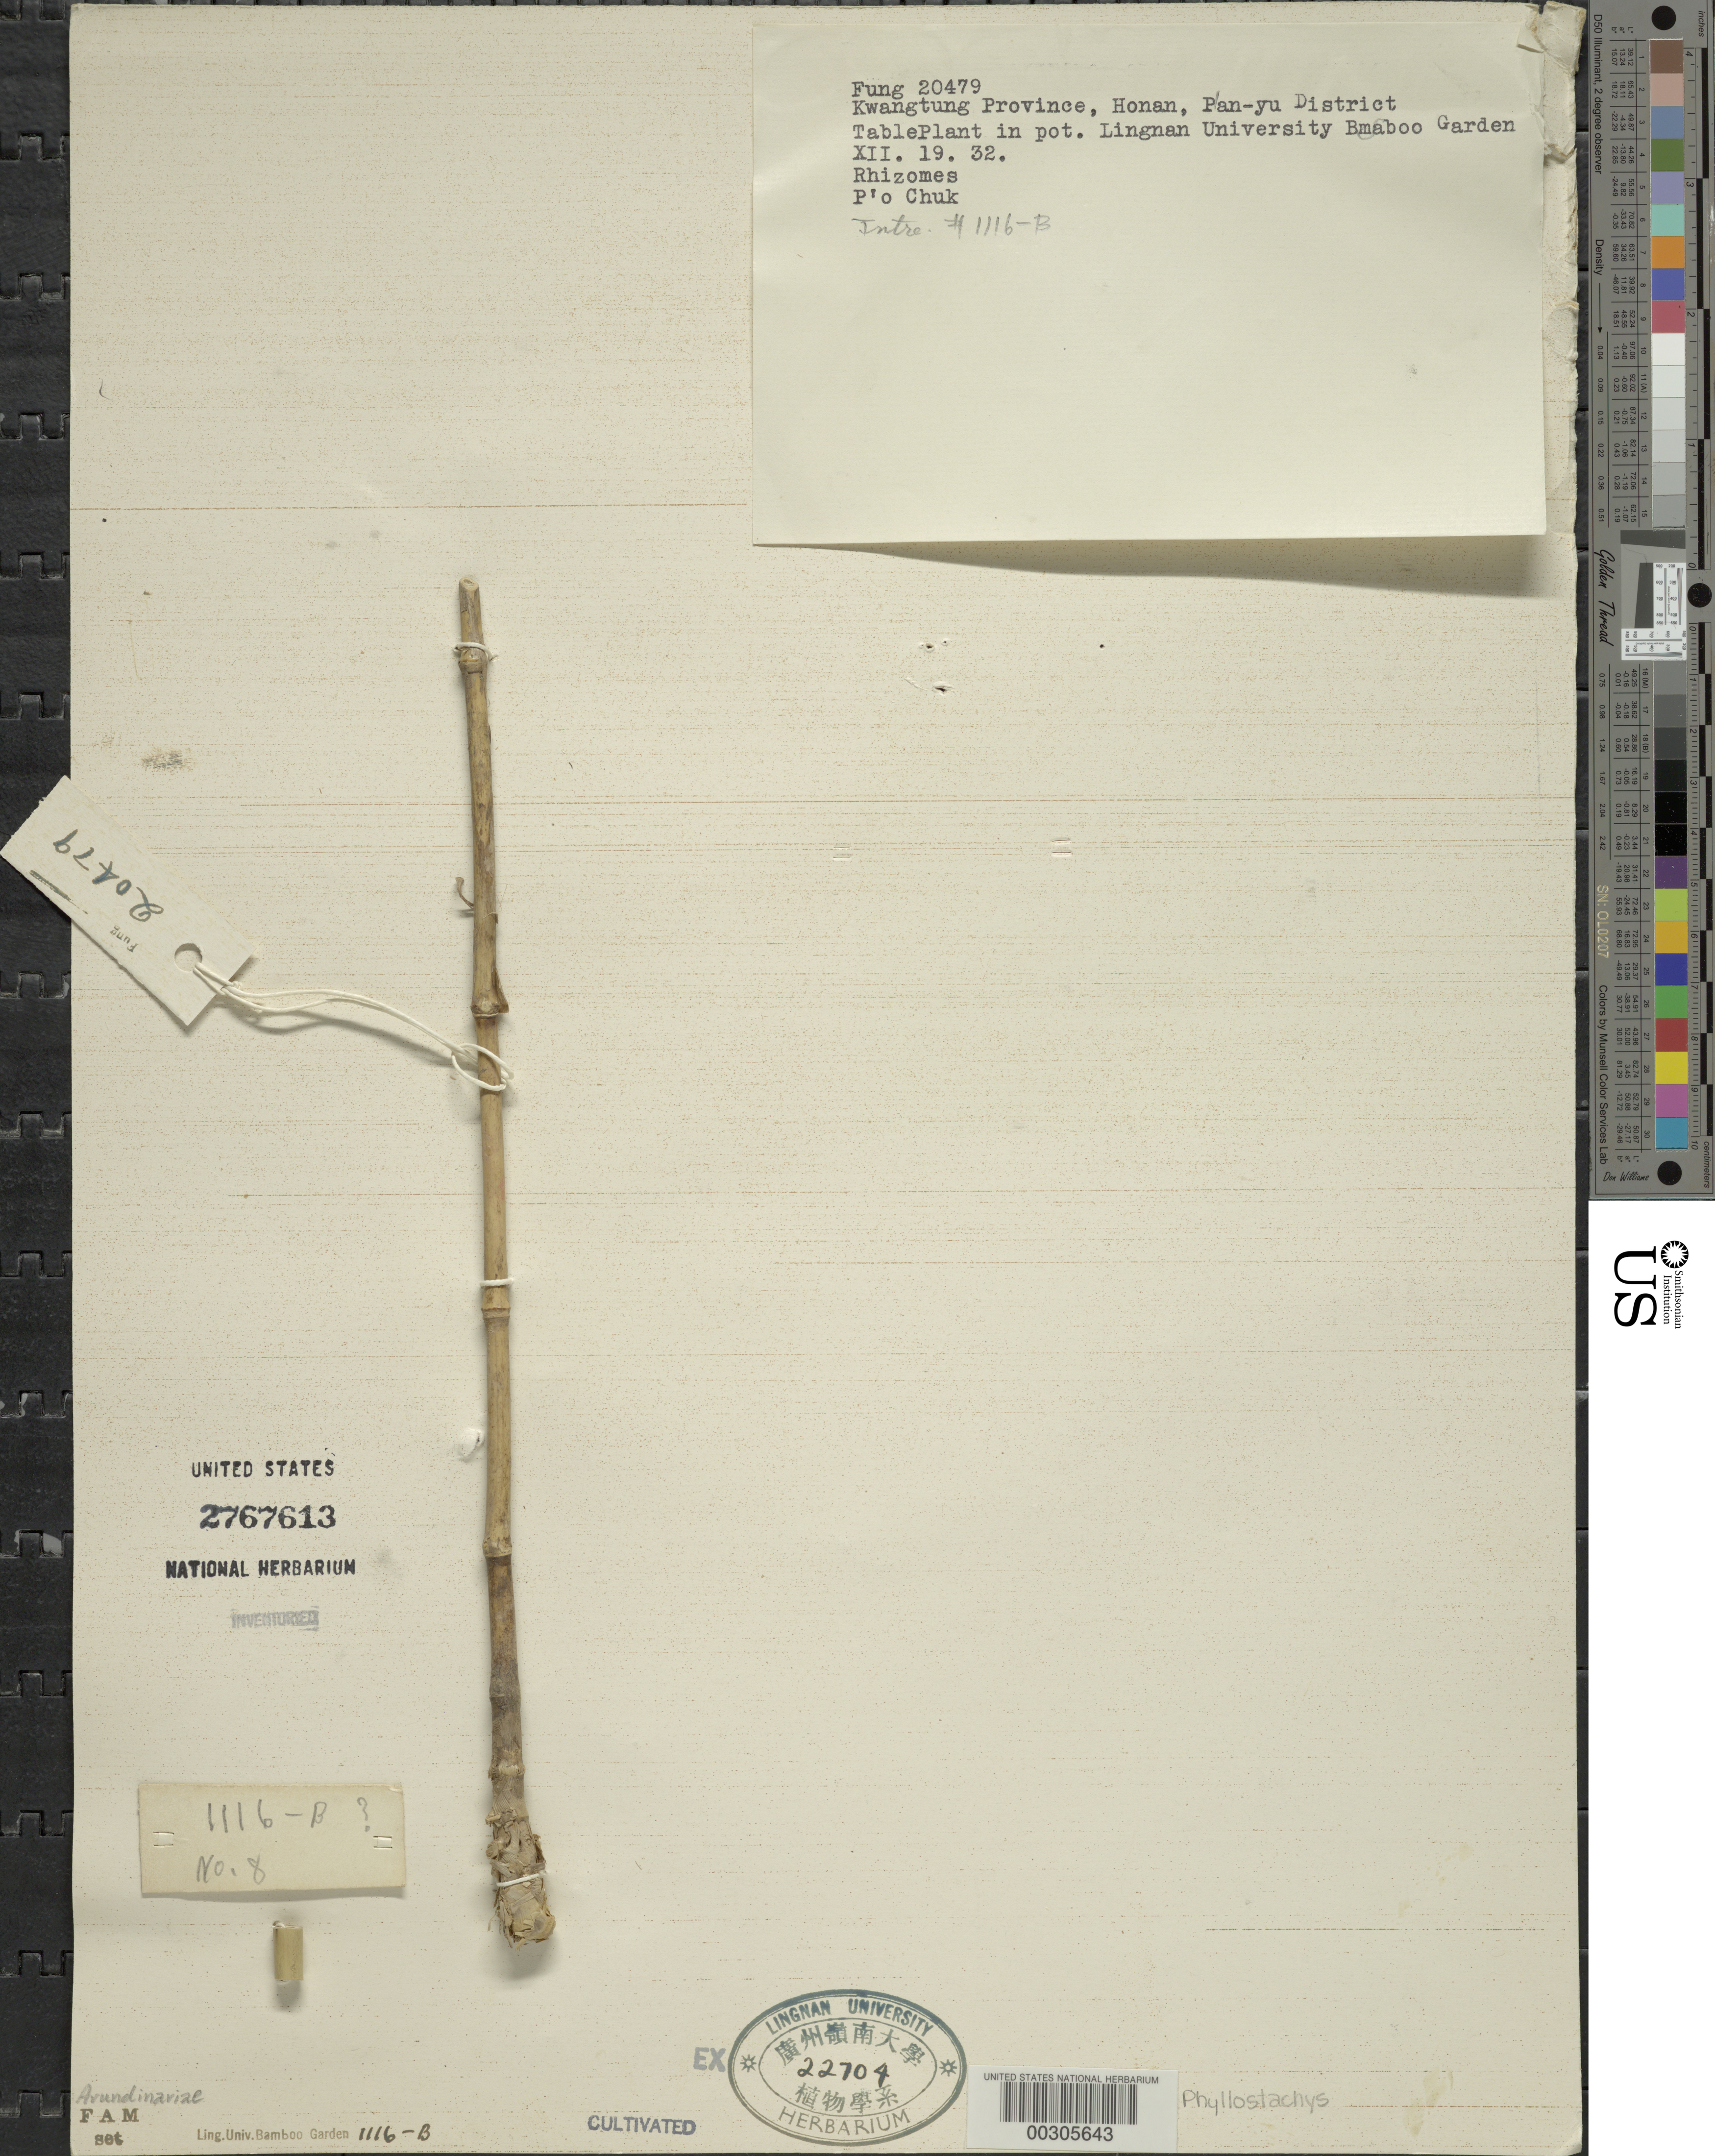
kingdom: Plantae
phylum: Tracheophyta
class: Liliopsida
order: Poales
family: Poaceae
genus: Phyllostachys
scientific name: Phyllostachys sp.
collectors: H. L. Fung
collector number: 20479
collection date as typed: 19 Dec 1932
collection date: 1932-12-19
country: China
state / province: Guangdong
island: Honam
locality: Lingnan univ. bg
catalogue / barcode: US 2767613